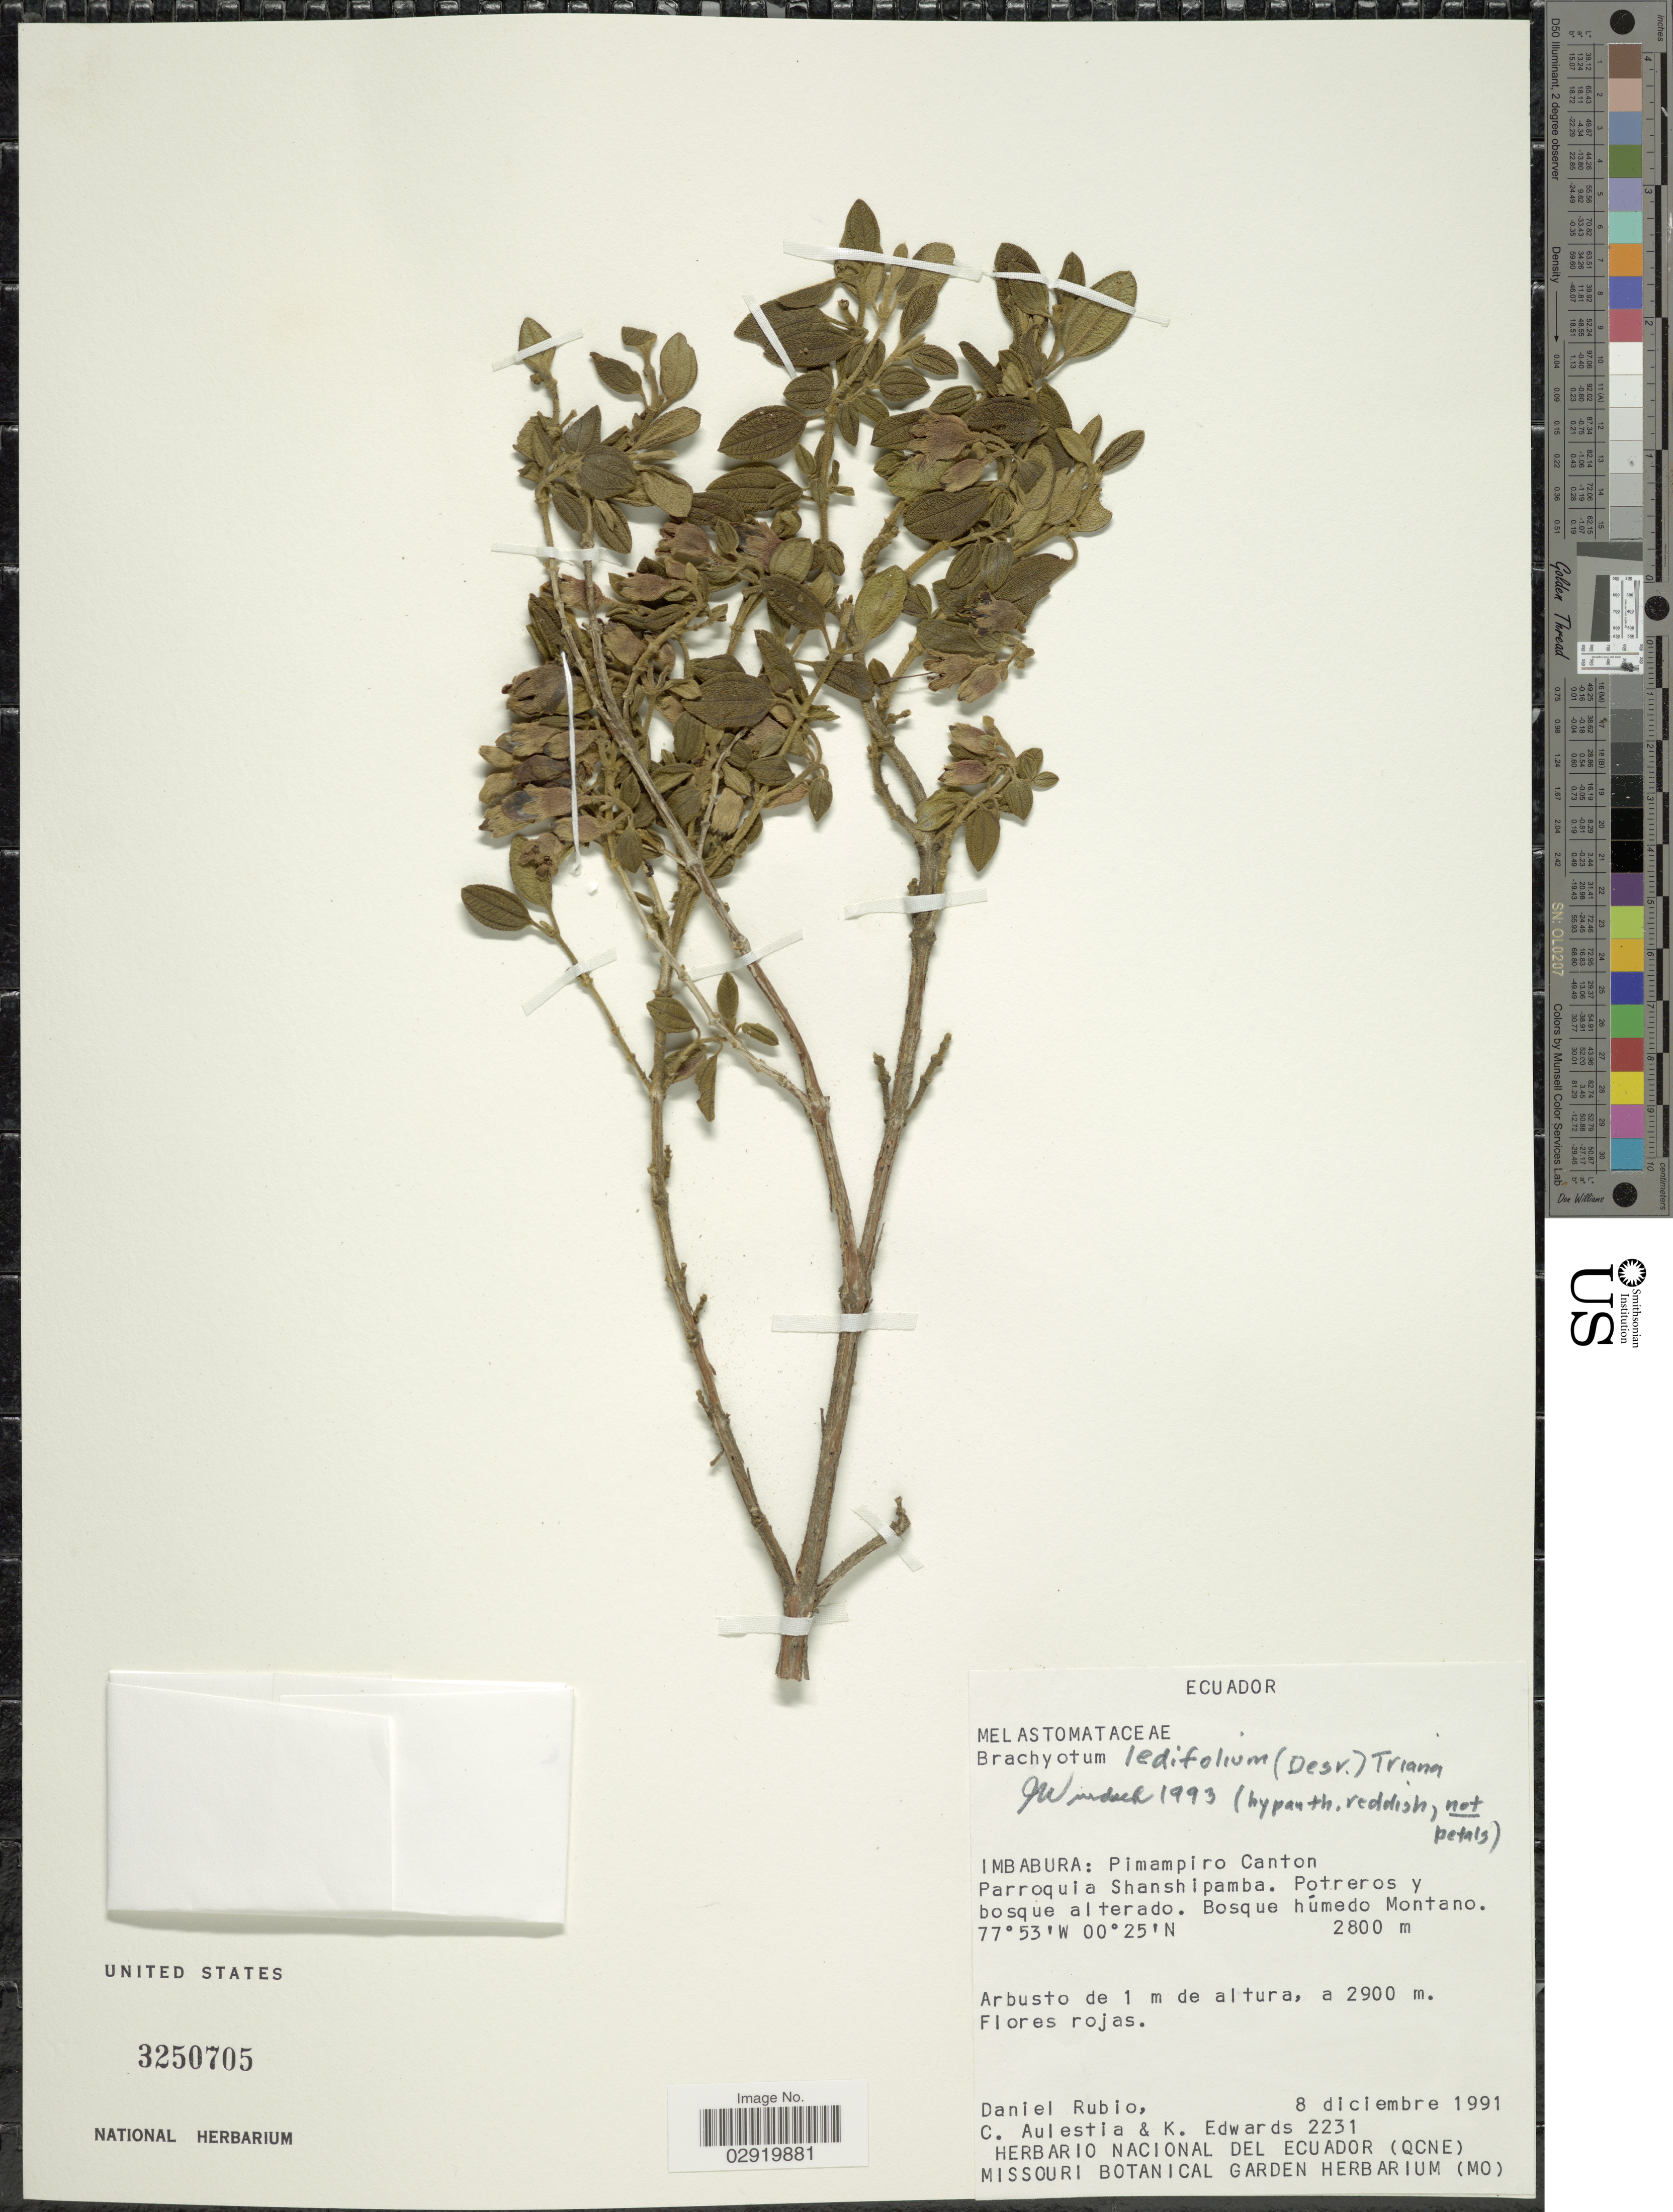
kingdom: Plantae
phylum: Tracheophyta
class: Magnoliopsida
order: Myrtales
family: Melastomataceae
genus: Brachyotum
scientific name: Brachyotum ledifolium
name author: (Desr.) Triana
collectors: D. Rubio, C. Aulestia & K. S. Edwards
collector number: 2231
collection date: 1991-12-08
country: Ecuador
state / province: Imbabura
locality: Pimampiro Canton. Parroquia Shanshipamba.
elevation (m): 2800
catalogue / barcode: US 3250705